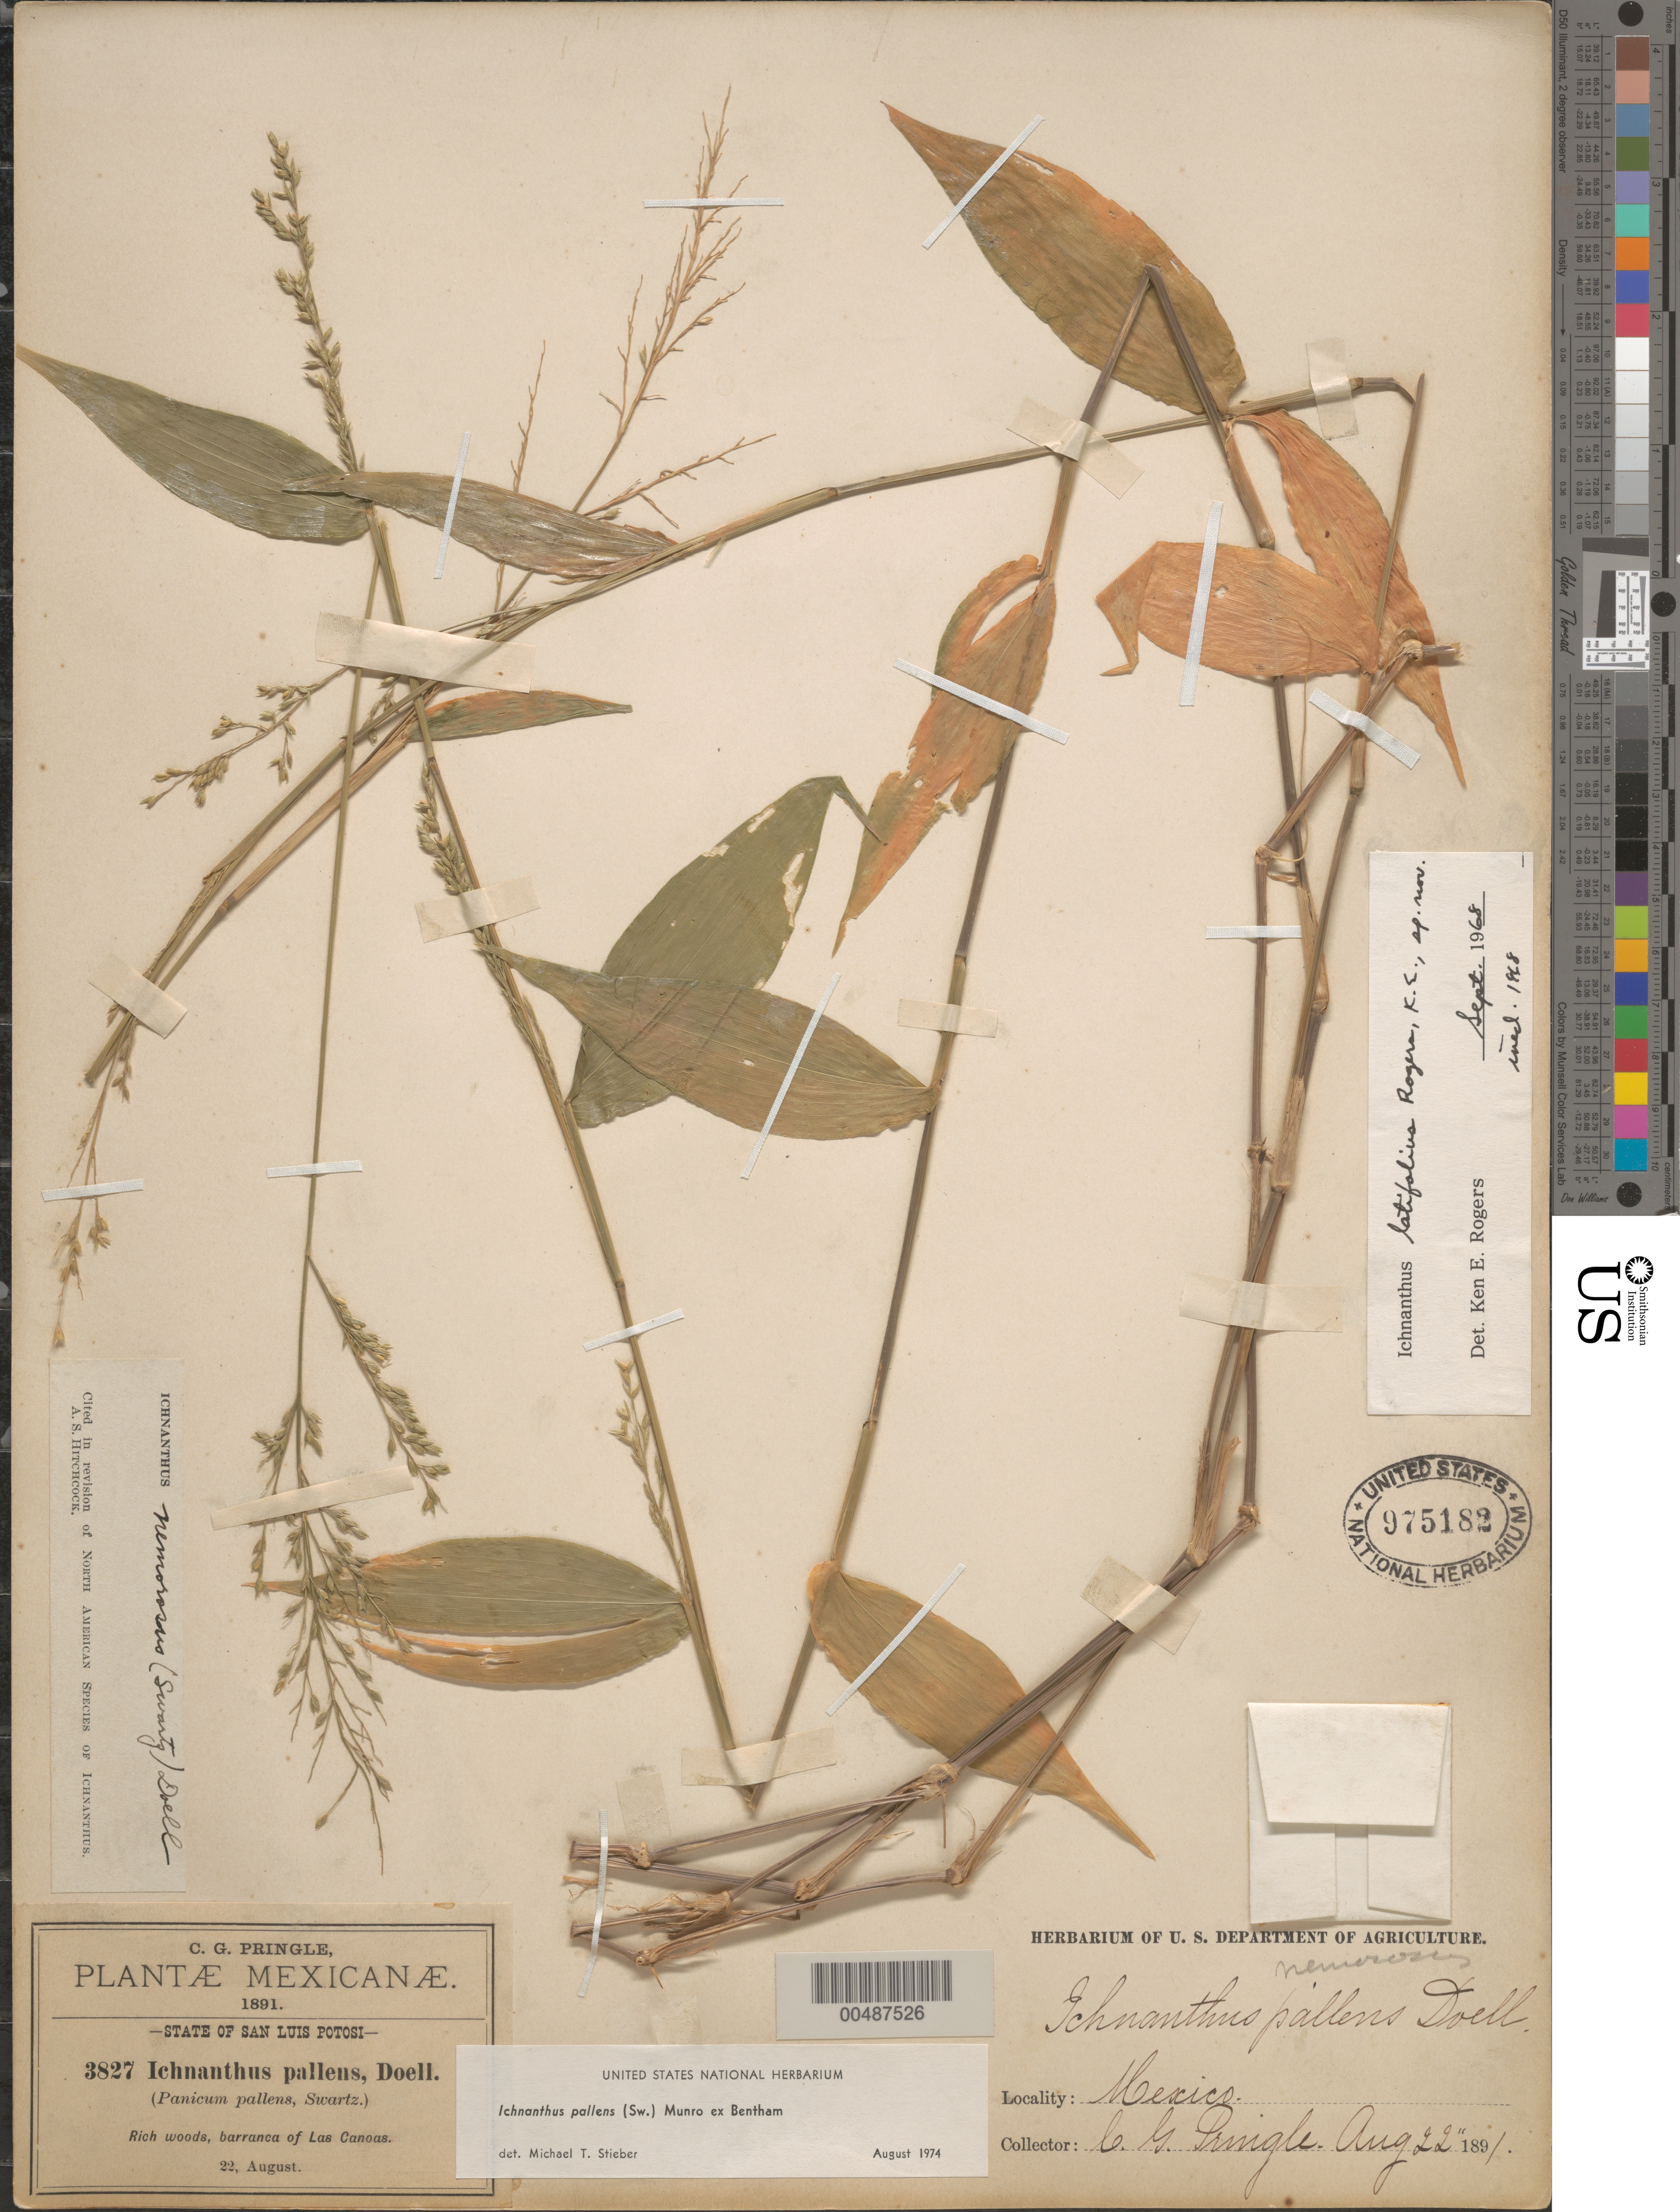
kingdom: Plantae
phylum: Tracheophyta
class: Liliopsida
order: Poales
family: Poaceae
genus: Ichnanthus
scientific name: Ichnanthus pallens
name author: (Sw.) Munro ex Benth.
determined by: Stieber, M. T.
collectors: C. G. Pringle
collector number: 3827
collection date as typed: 22 Aug 1891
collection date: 1891-08-22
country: Mexico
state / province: San Luis Potosi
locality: Barranca of Las Canoas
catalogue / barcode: US 975182